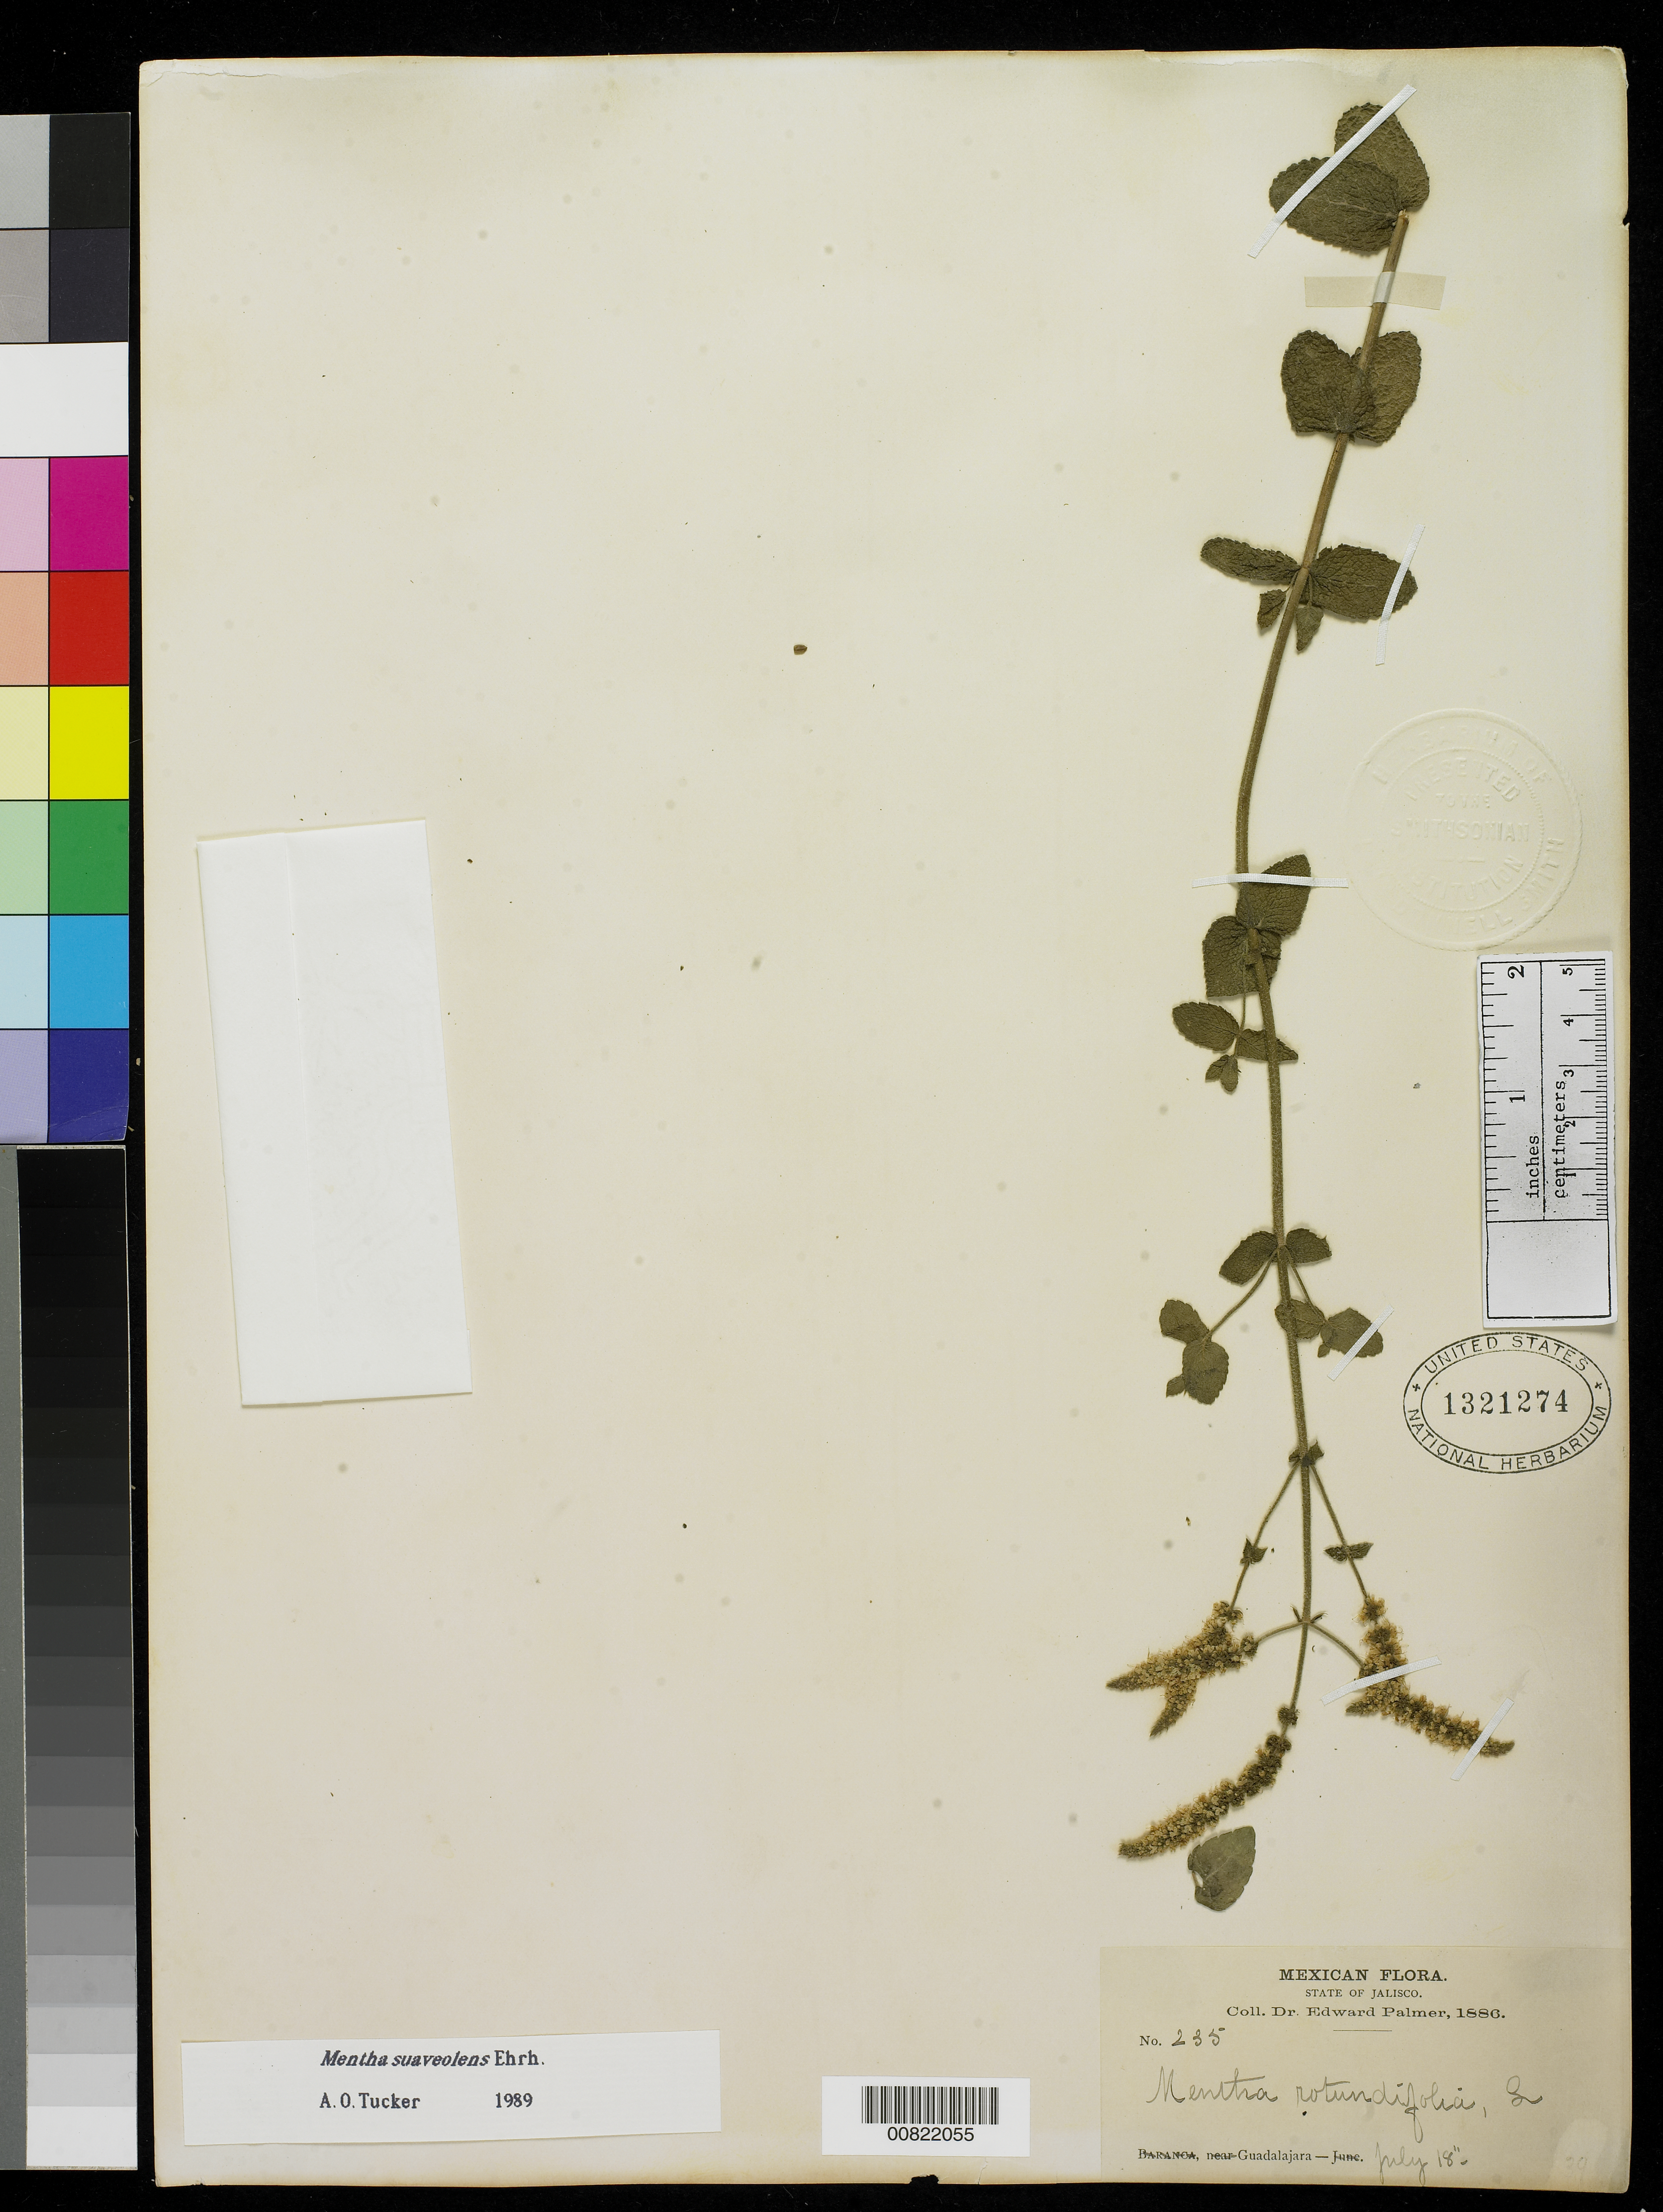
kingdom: Plantae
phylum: Tracheophyta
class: Magnoliopsida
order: Lamiales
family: Lamiaceae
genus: Mentha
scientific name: Mentha suaveolens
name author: Ehrh.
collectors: E. Palmer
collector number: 235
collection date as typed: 18 Jul 1886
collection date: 1886-07-18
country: Mexico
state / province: Jalisco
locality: Guadalajara, Jalisco.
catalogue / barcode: US 1321274